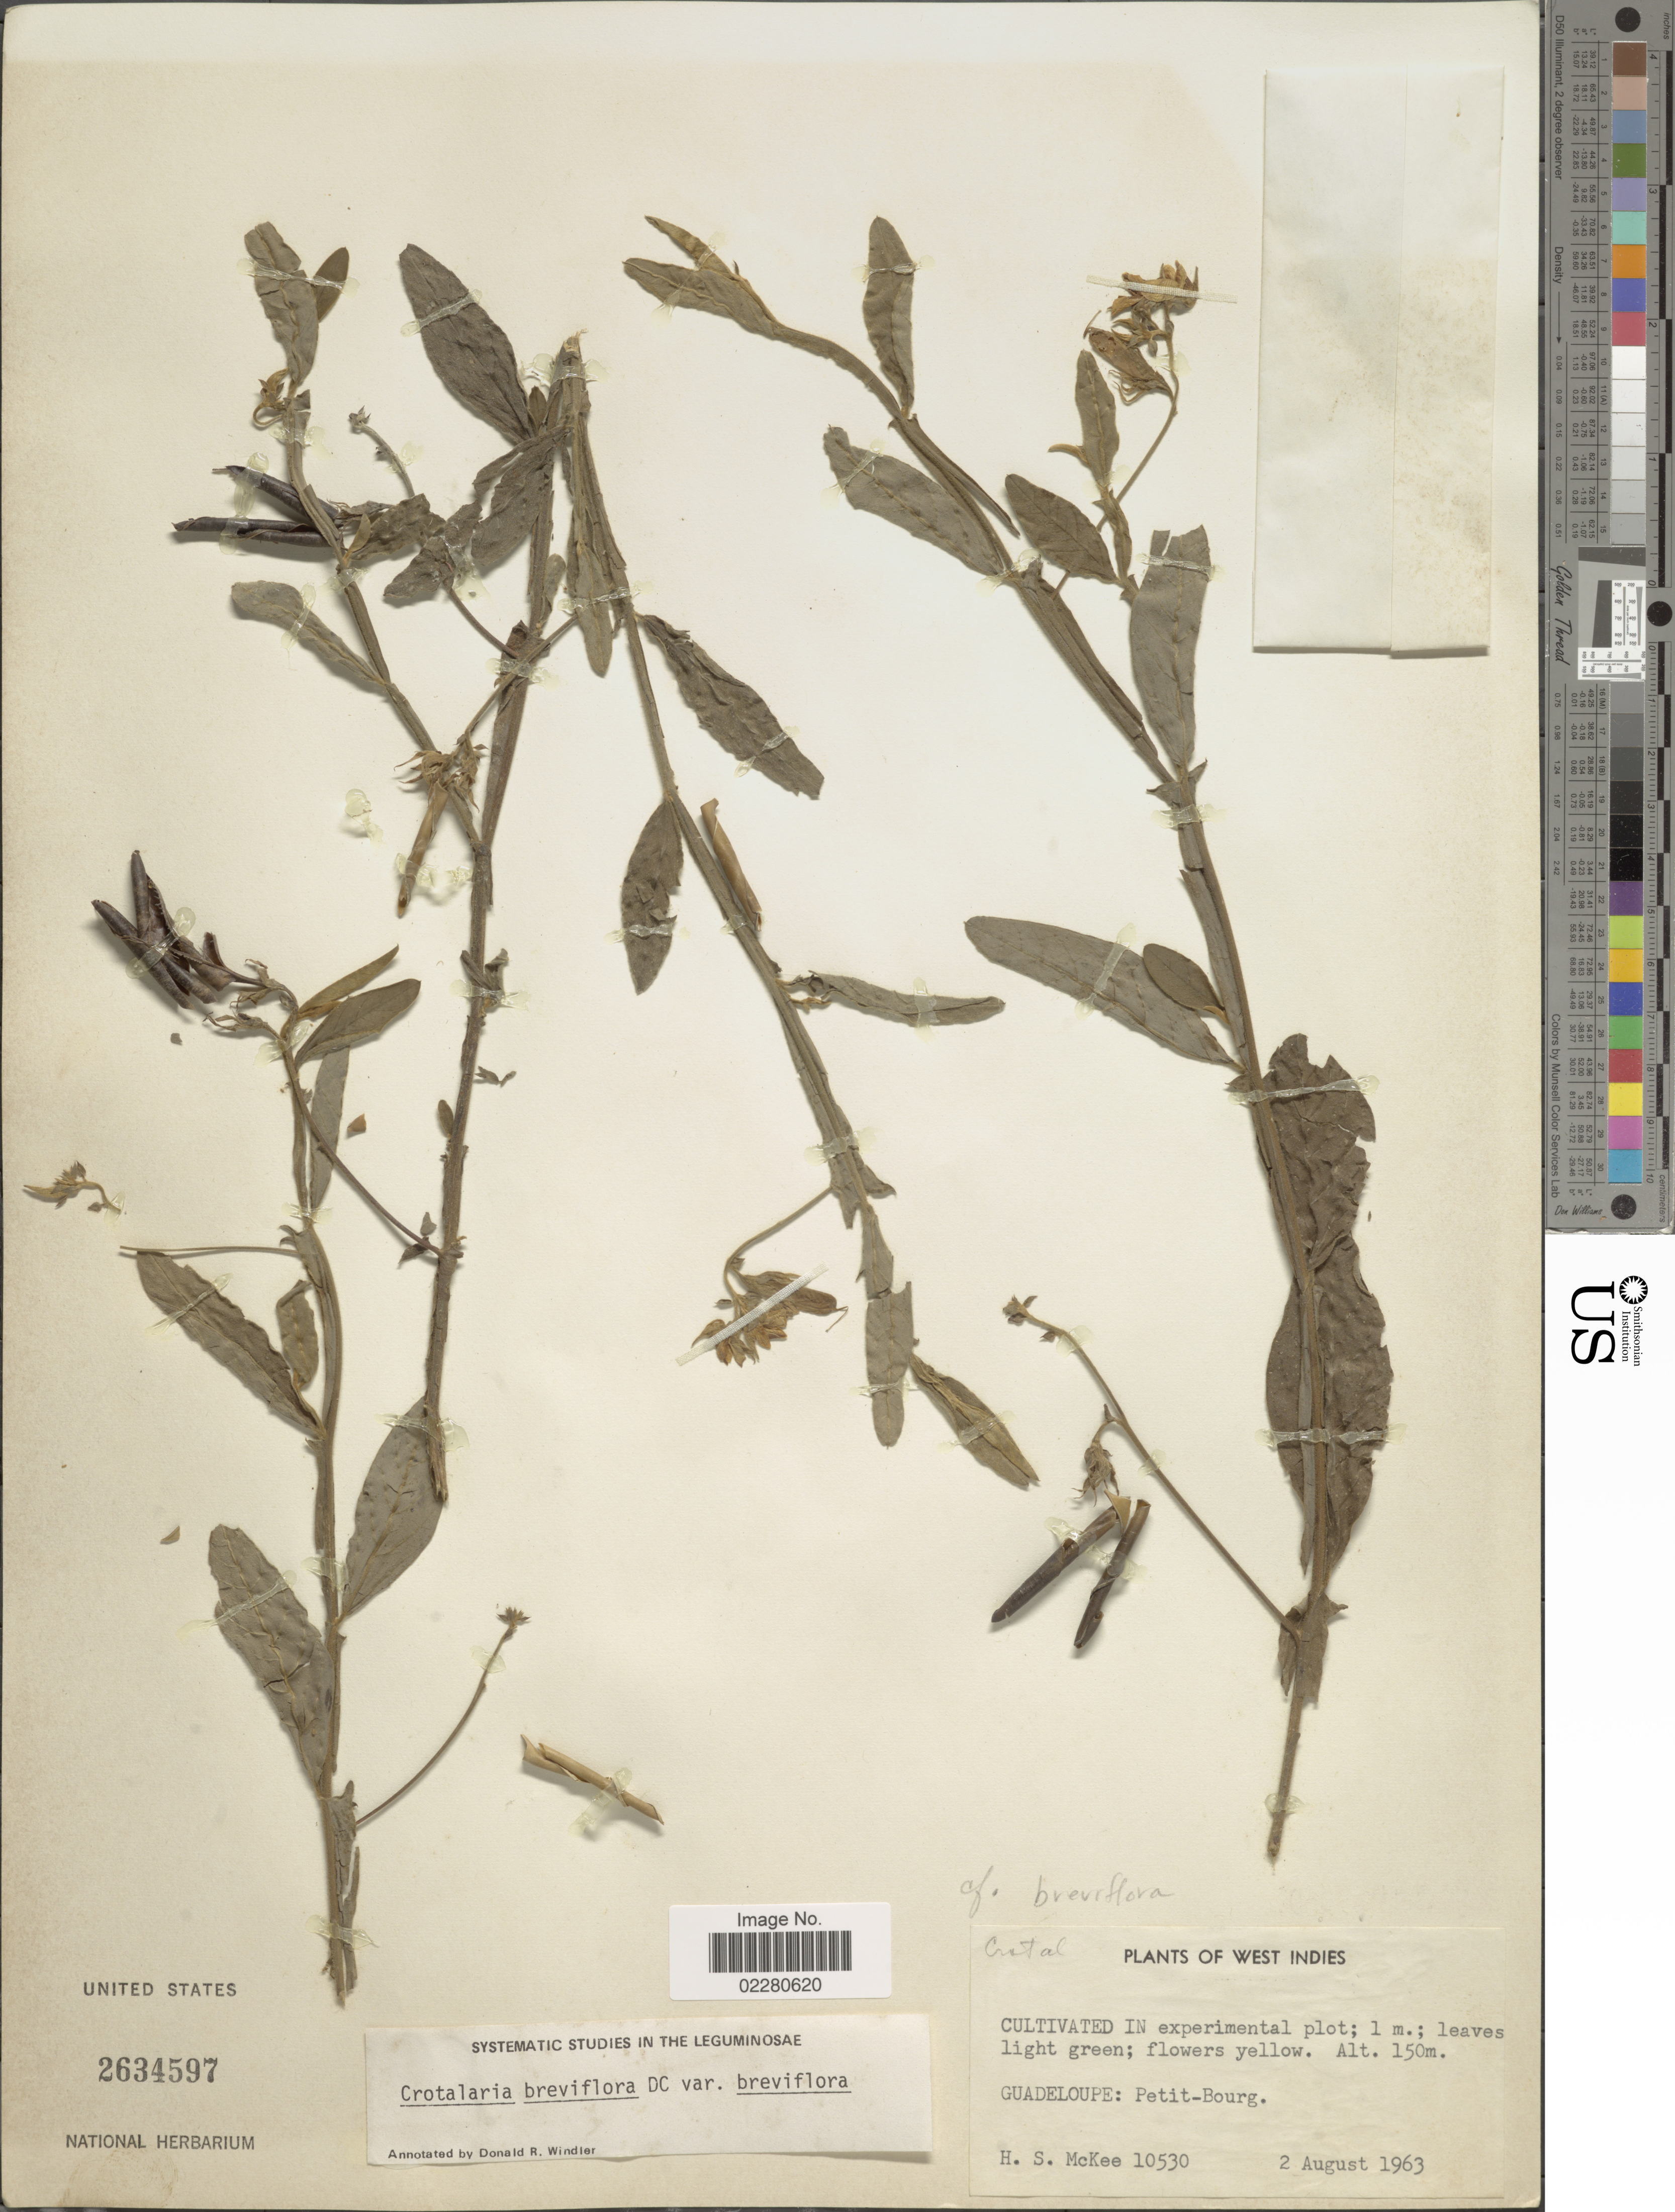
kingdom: Plantae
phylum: Tracheophyta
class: Magnoliopsida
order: Fabales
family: Fabaceae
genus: Crotalaria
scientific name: Crotalaria breviflora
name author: DC.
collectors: H. S. McKee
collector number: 10530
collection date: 1963-08-02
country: Guadeloupe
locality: Guadeloupe: Petit-Bourg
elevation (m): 150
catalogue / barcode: US 2634597